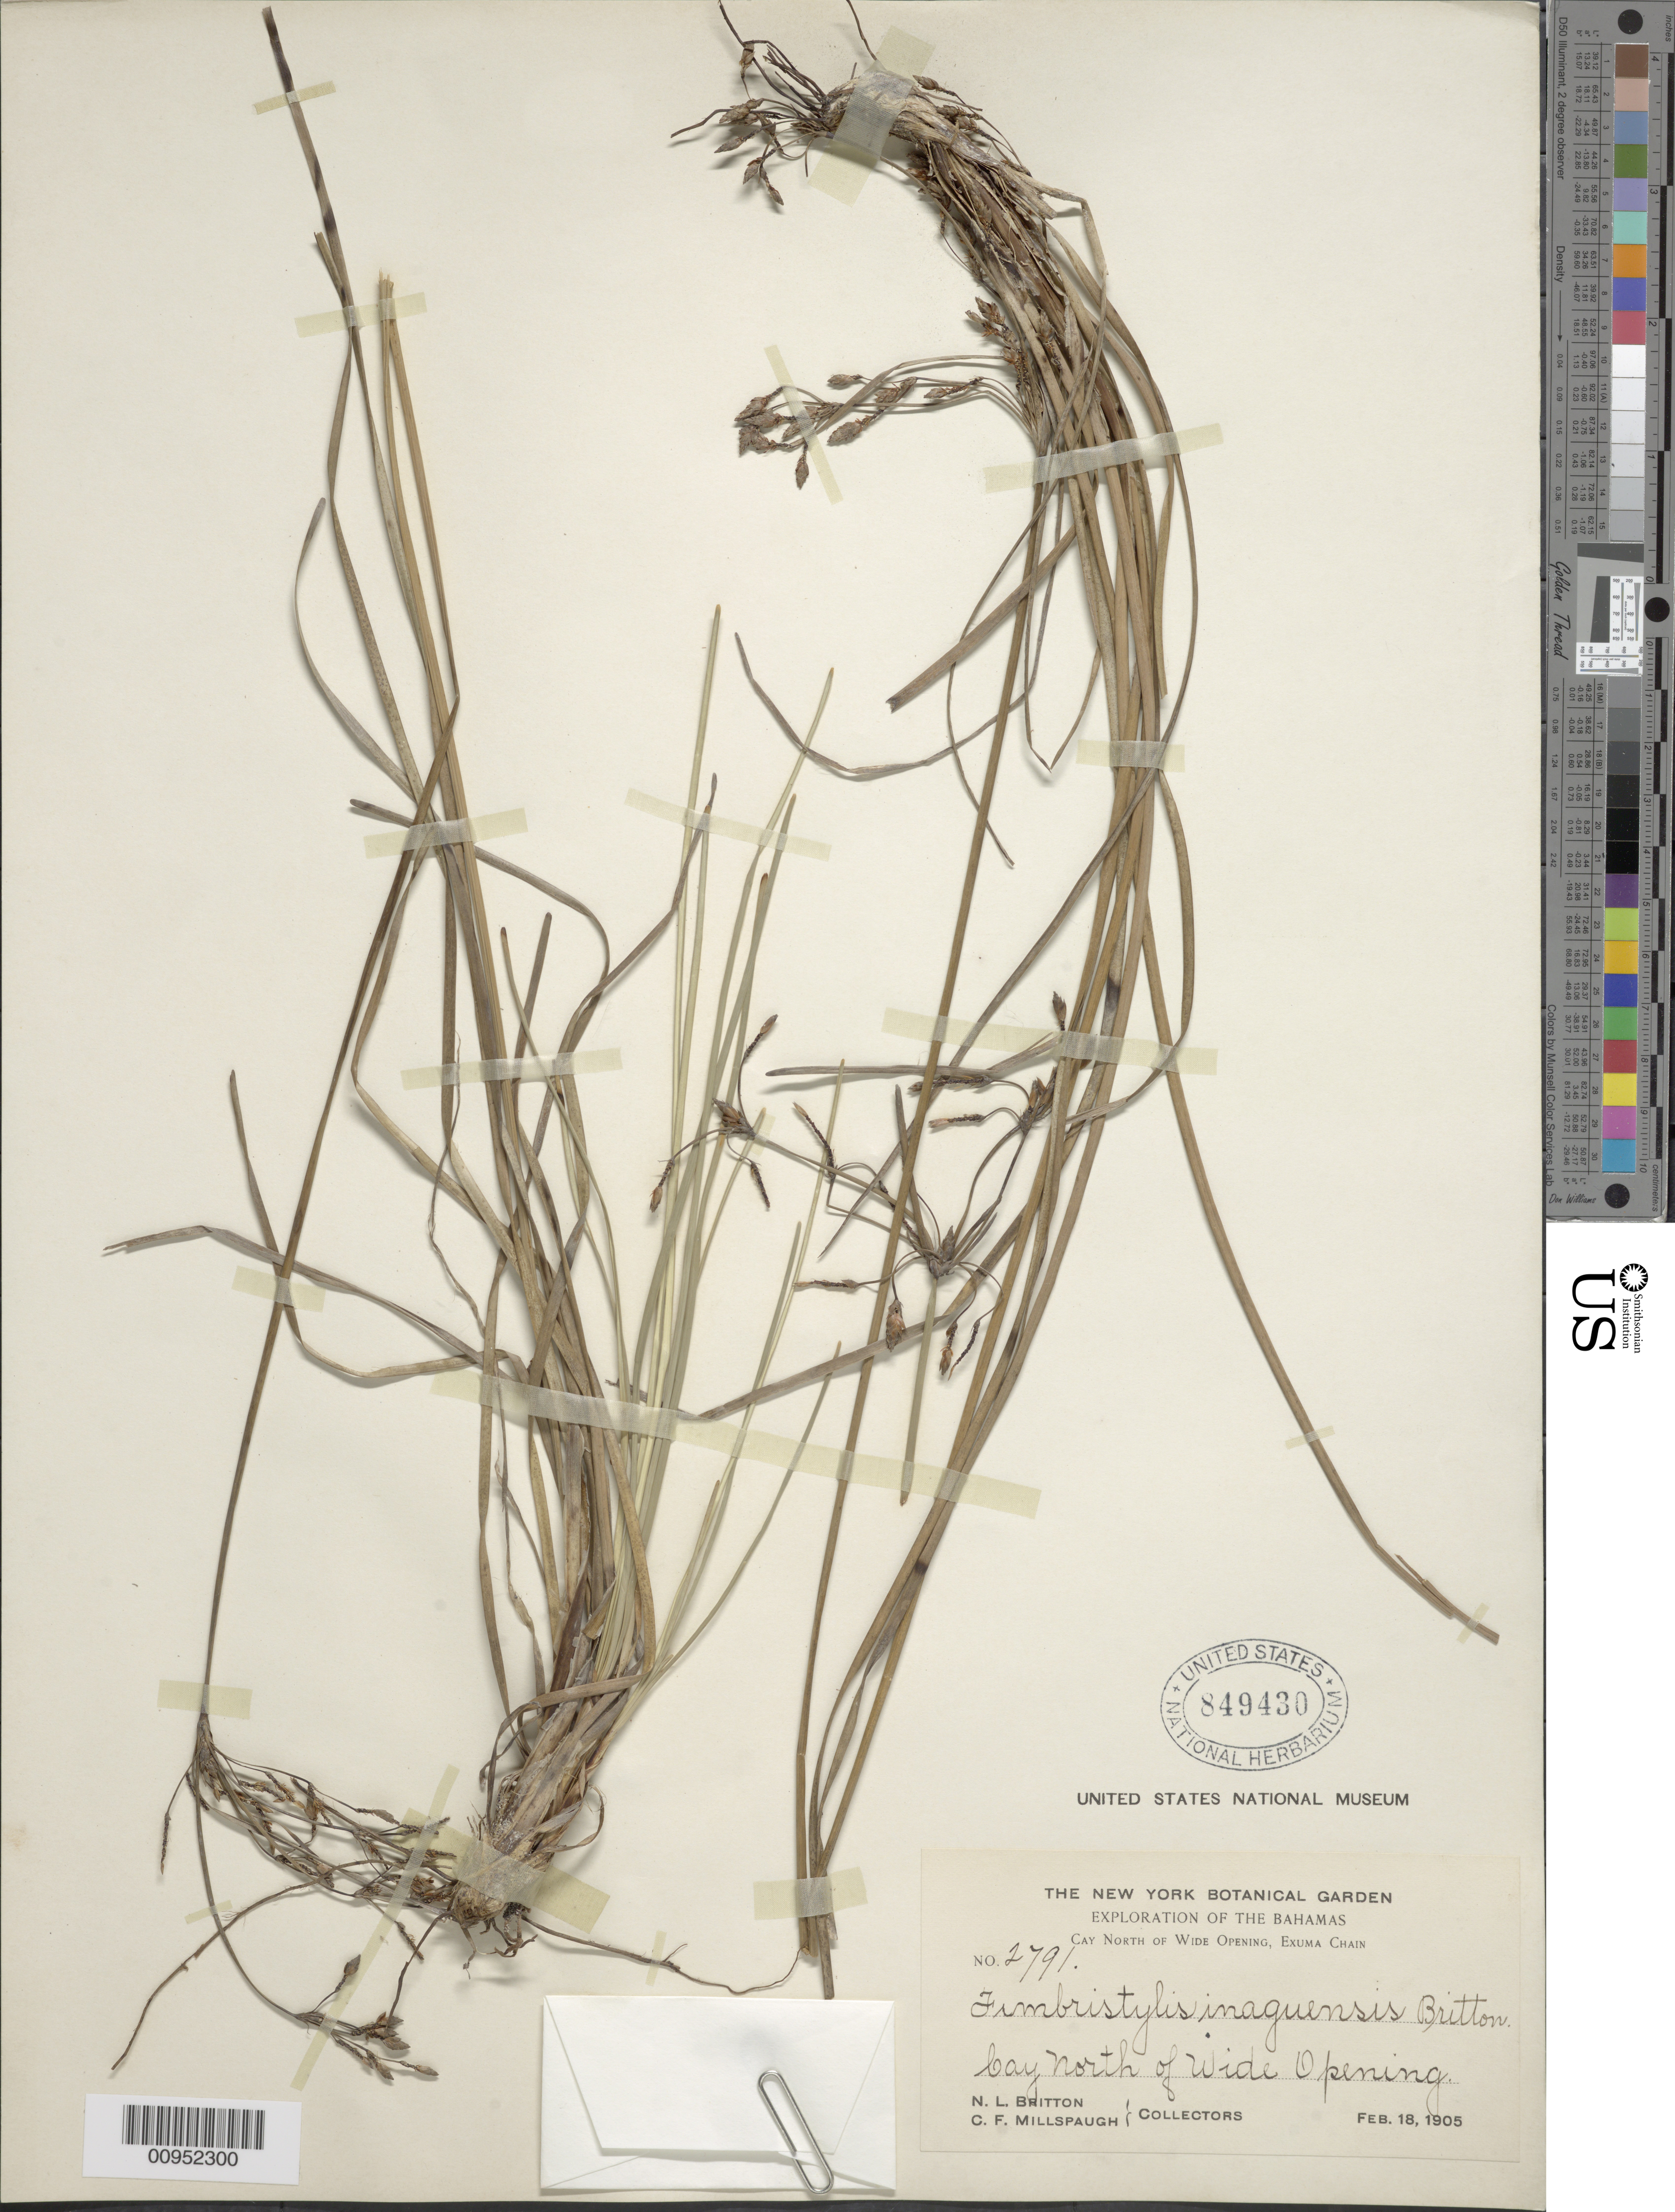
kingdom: Plantae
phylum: Tracheophyta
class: Liliopsida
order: Poales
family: Cyperaceae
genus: Fimbristylis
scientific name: Fimbristylis inaguensis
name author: Britton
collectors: N. Britton & C. F. Millspaugh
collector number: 2791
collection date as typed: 18 Feb 1905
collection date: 1905-02-18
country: Bahamas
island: Exuma Chain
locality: Cay north of Wide Opening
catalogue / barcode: US 849430